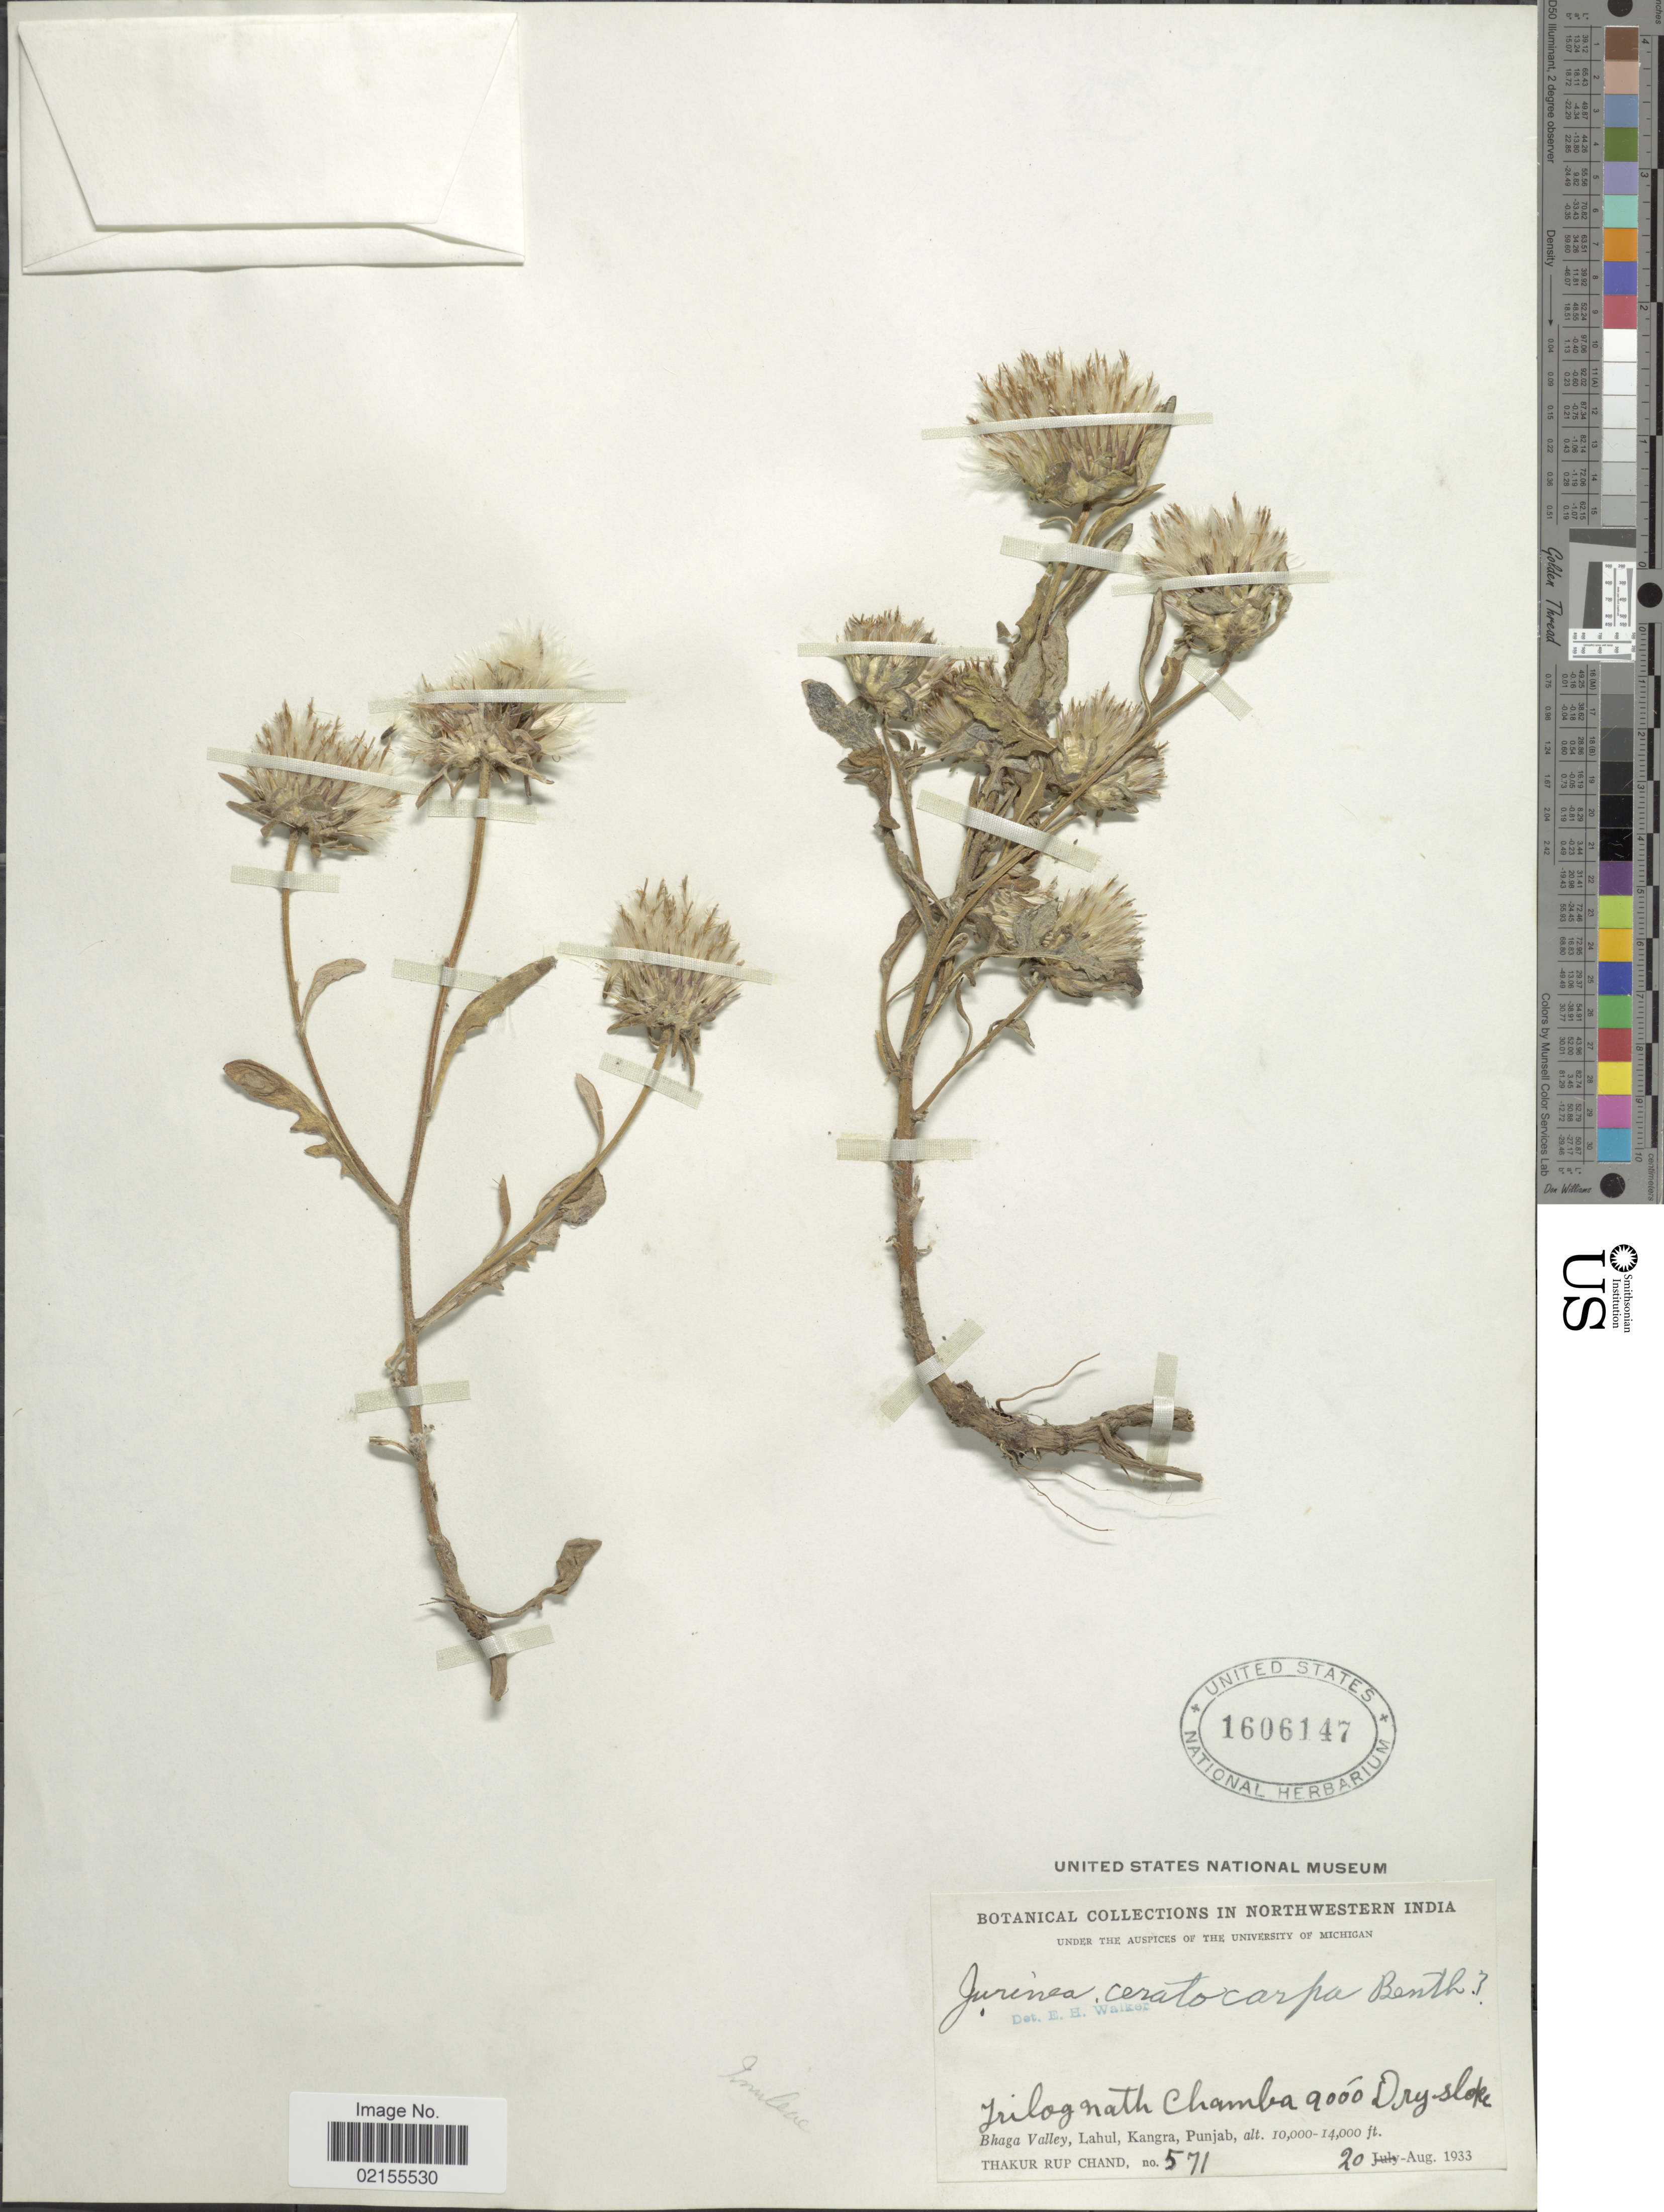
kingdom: Plantae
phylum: Tracheophyta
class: Magnoliopsida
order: Asterales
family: Asteraceae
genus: Jurinea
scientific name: Jurinea ceratocarpa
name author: (Decne.) Benth.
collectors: T. R. Chand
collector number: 571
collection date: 1933-08-20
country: India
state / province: Himachal Pradesh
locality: Northwestern India, Triloknath Chamba, Bhaga Valley, Lahul, Kangra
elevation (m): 3048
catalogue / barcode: US 1606147